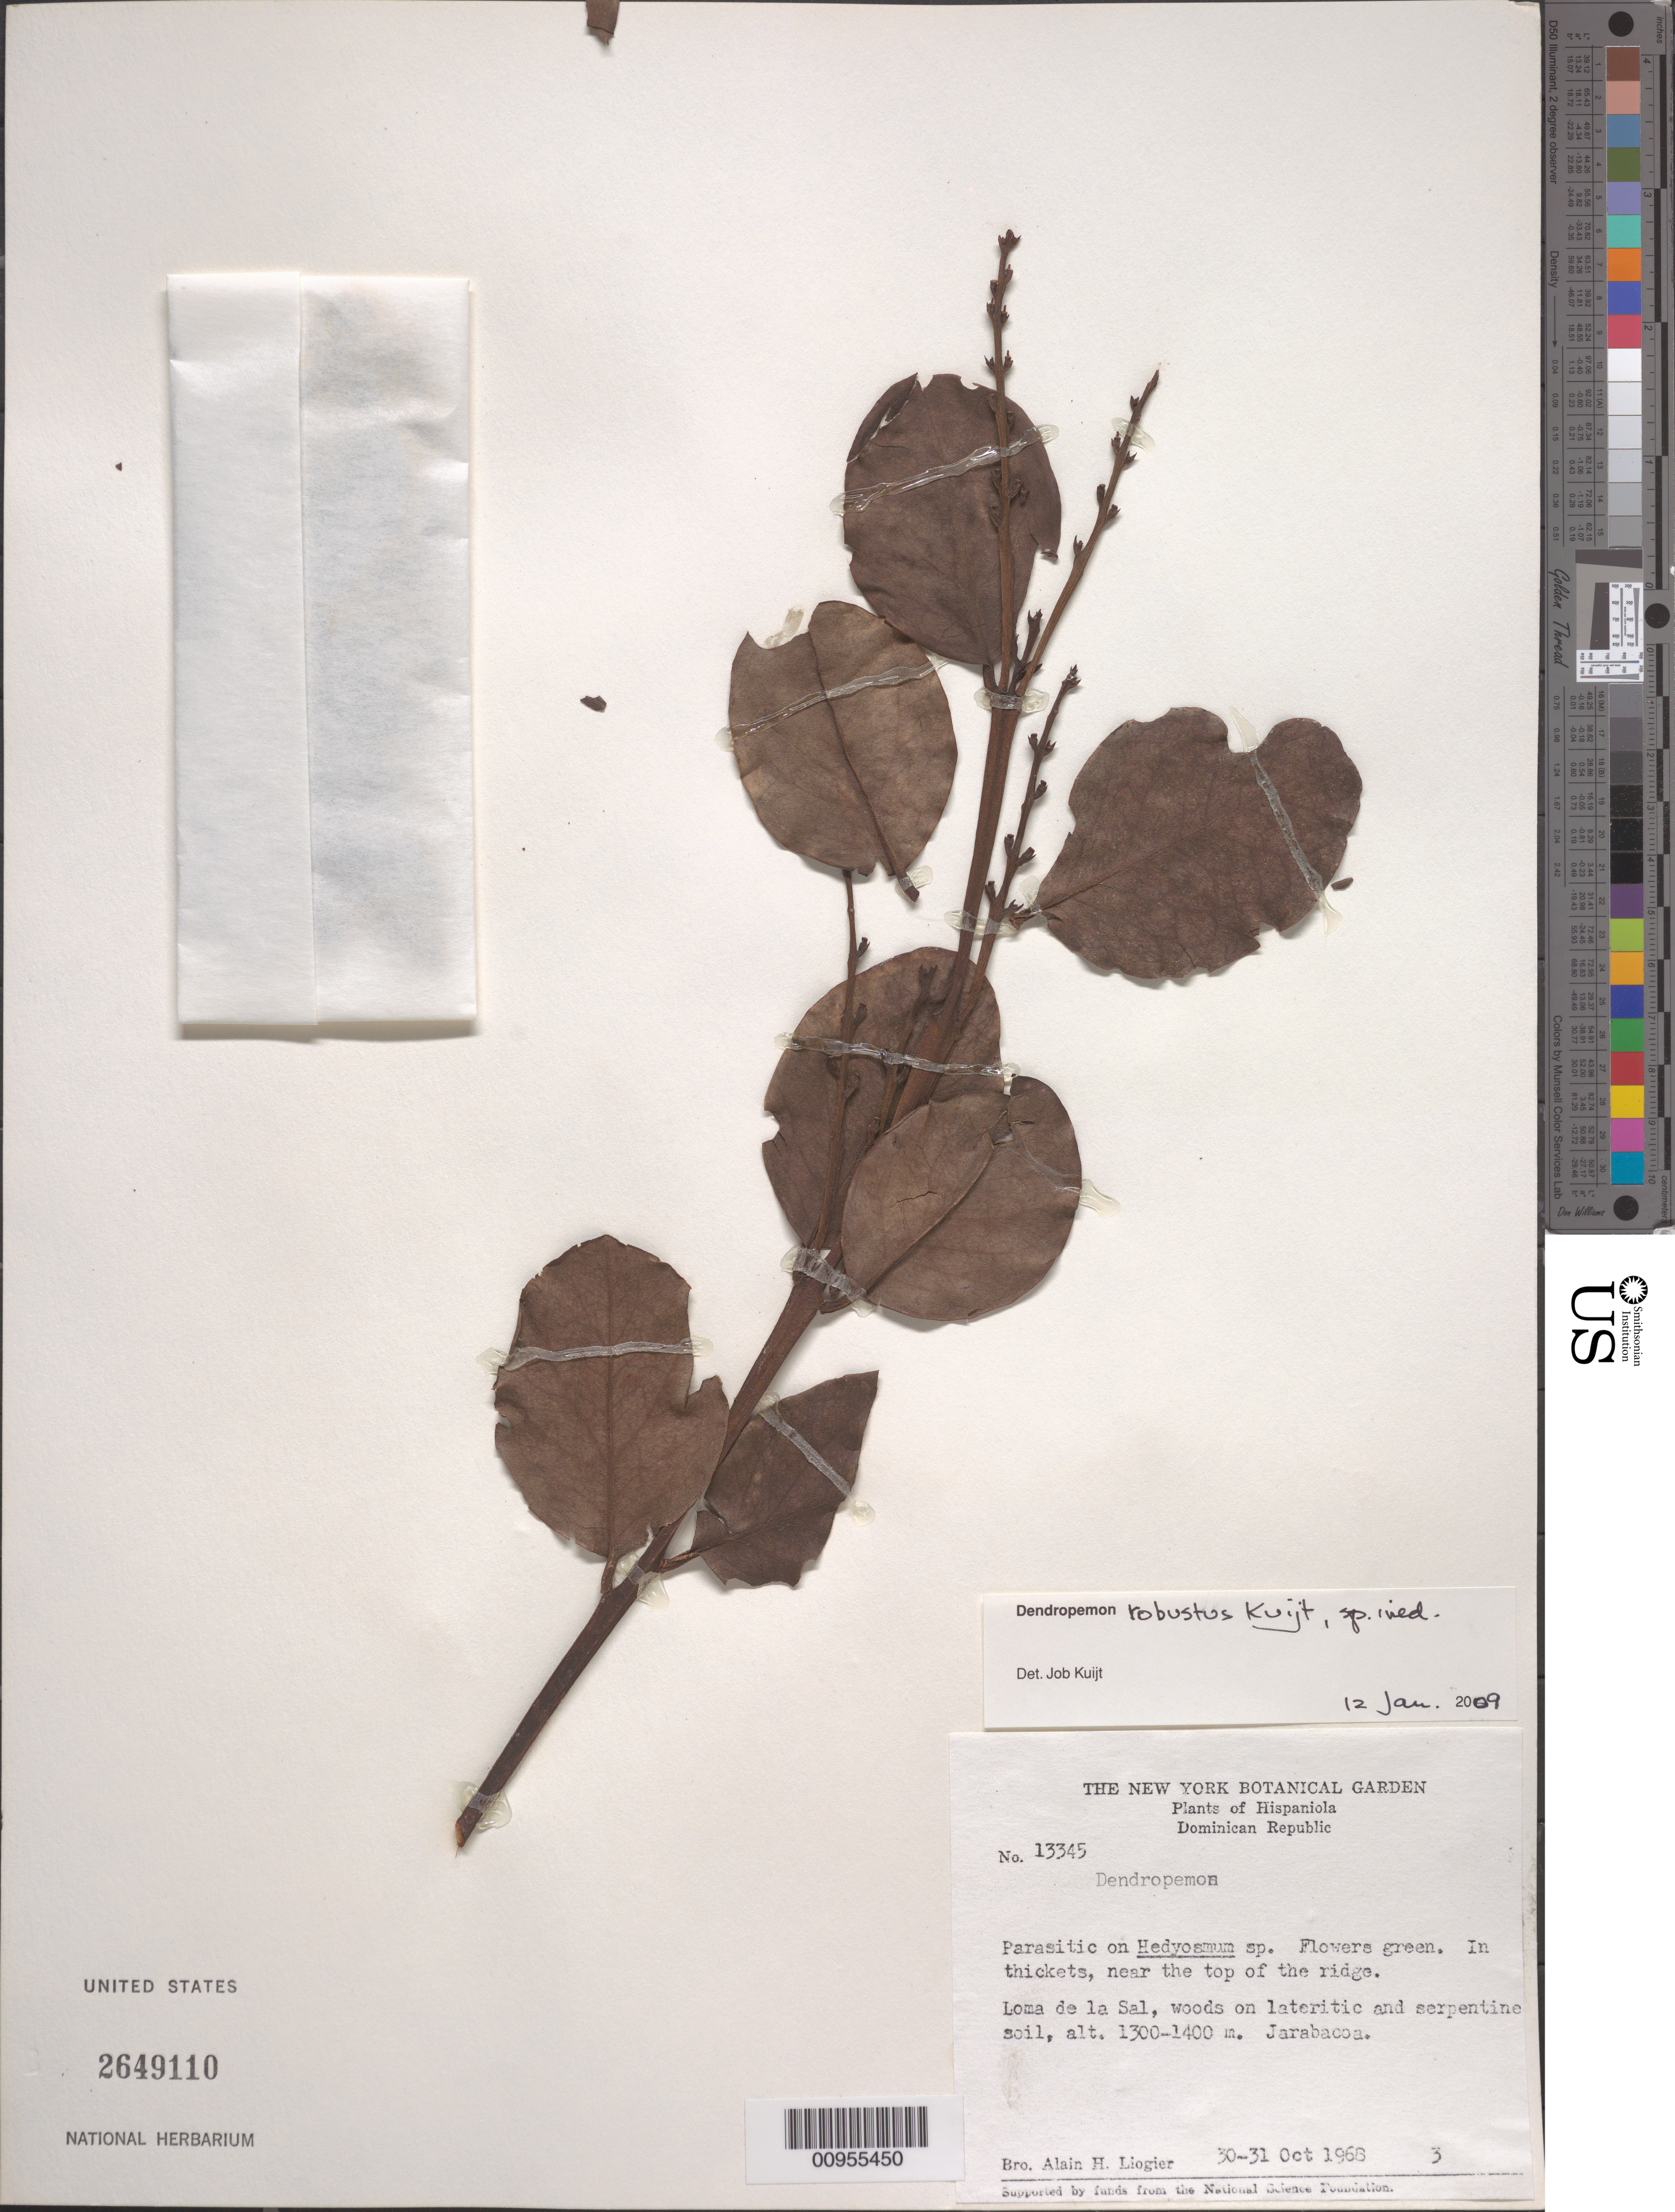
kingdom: Plantae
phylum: Tracheophyta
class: Magnoliopsida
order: Santalales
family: Loranthaceae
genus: Dendropemon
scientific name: Dendropemon robustus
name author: Kuijt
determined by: Kuijt, Job, (CANADA)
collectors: A. H. Liogier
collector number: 13345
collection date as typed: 30 Oct 1968 to 31 Oct 1968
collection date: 1968-10-30/1968-10-31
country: Dominican Republic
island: Hispaniola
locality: Loma de la Sal, Jarabacoa.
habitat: Woods on lateritic and serpentine soils; in thickets near the top of the ridge.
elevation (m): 1300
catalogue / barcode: US 2649110